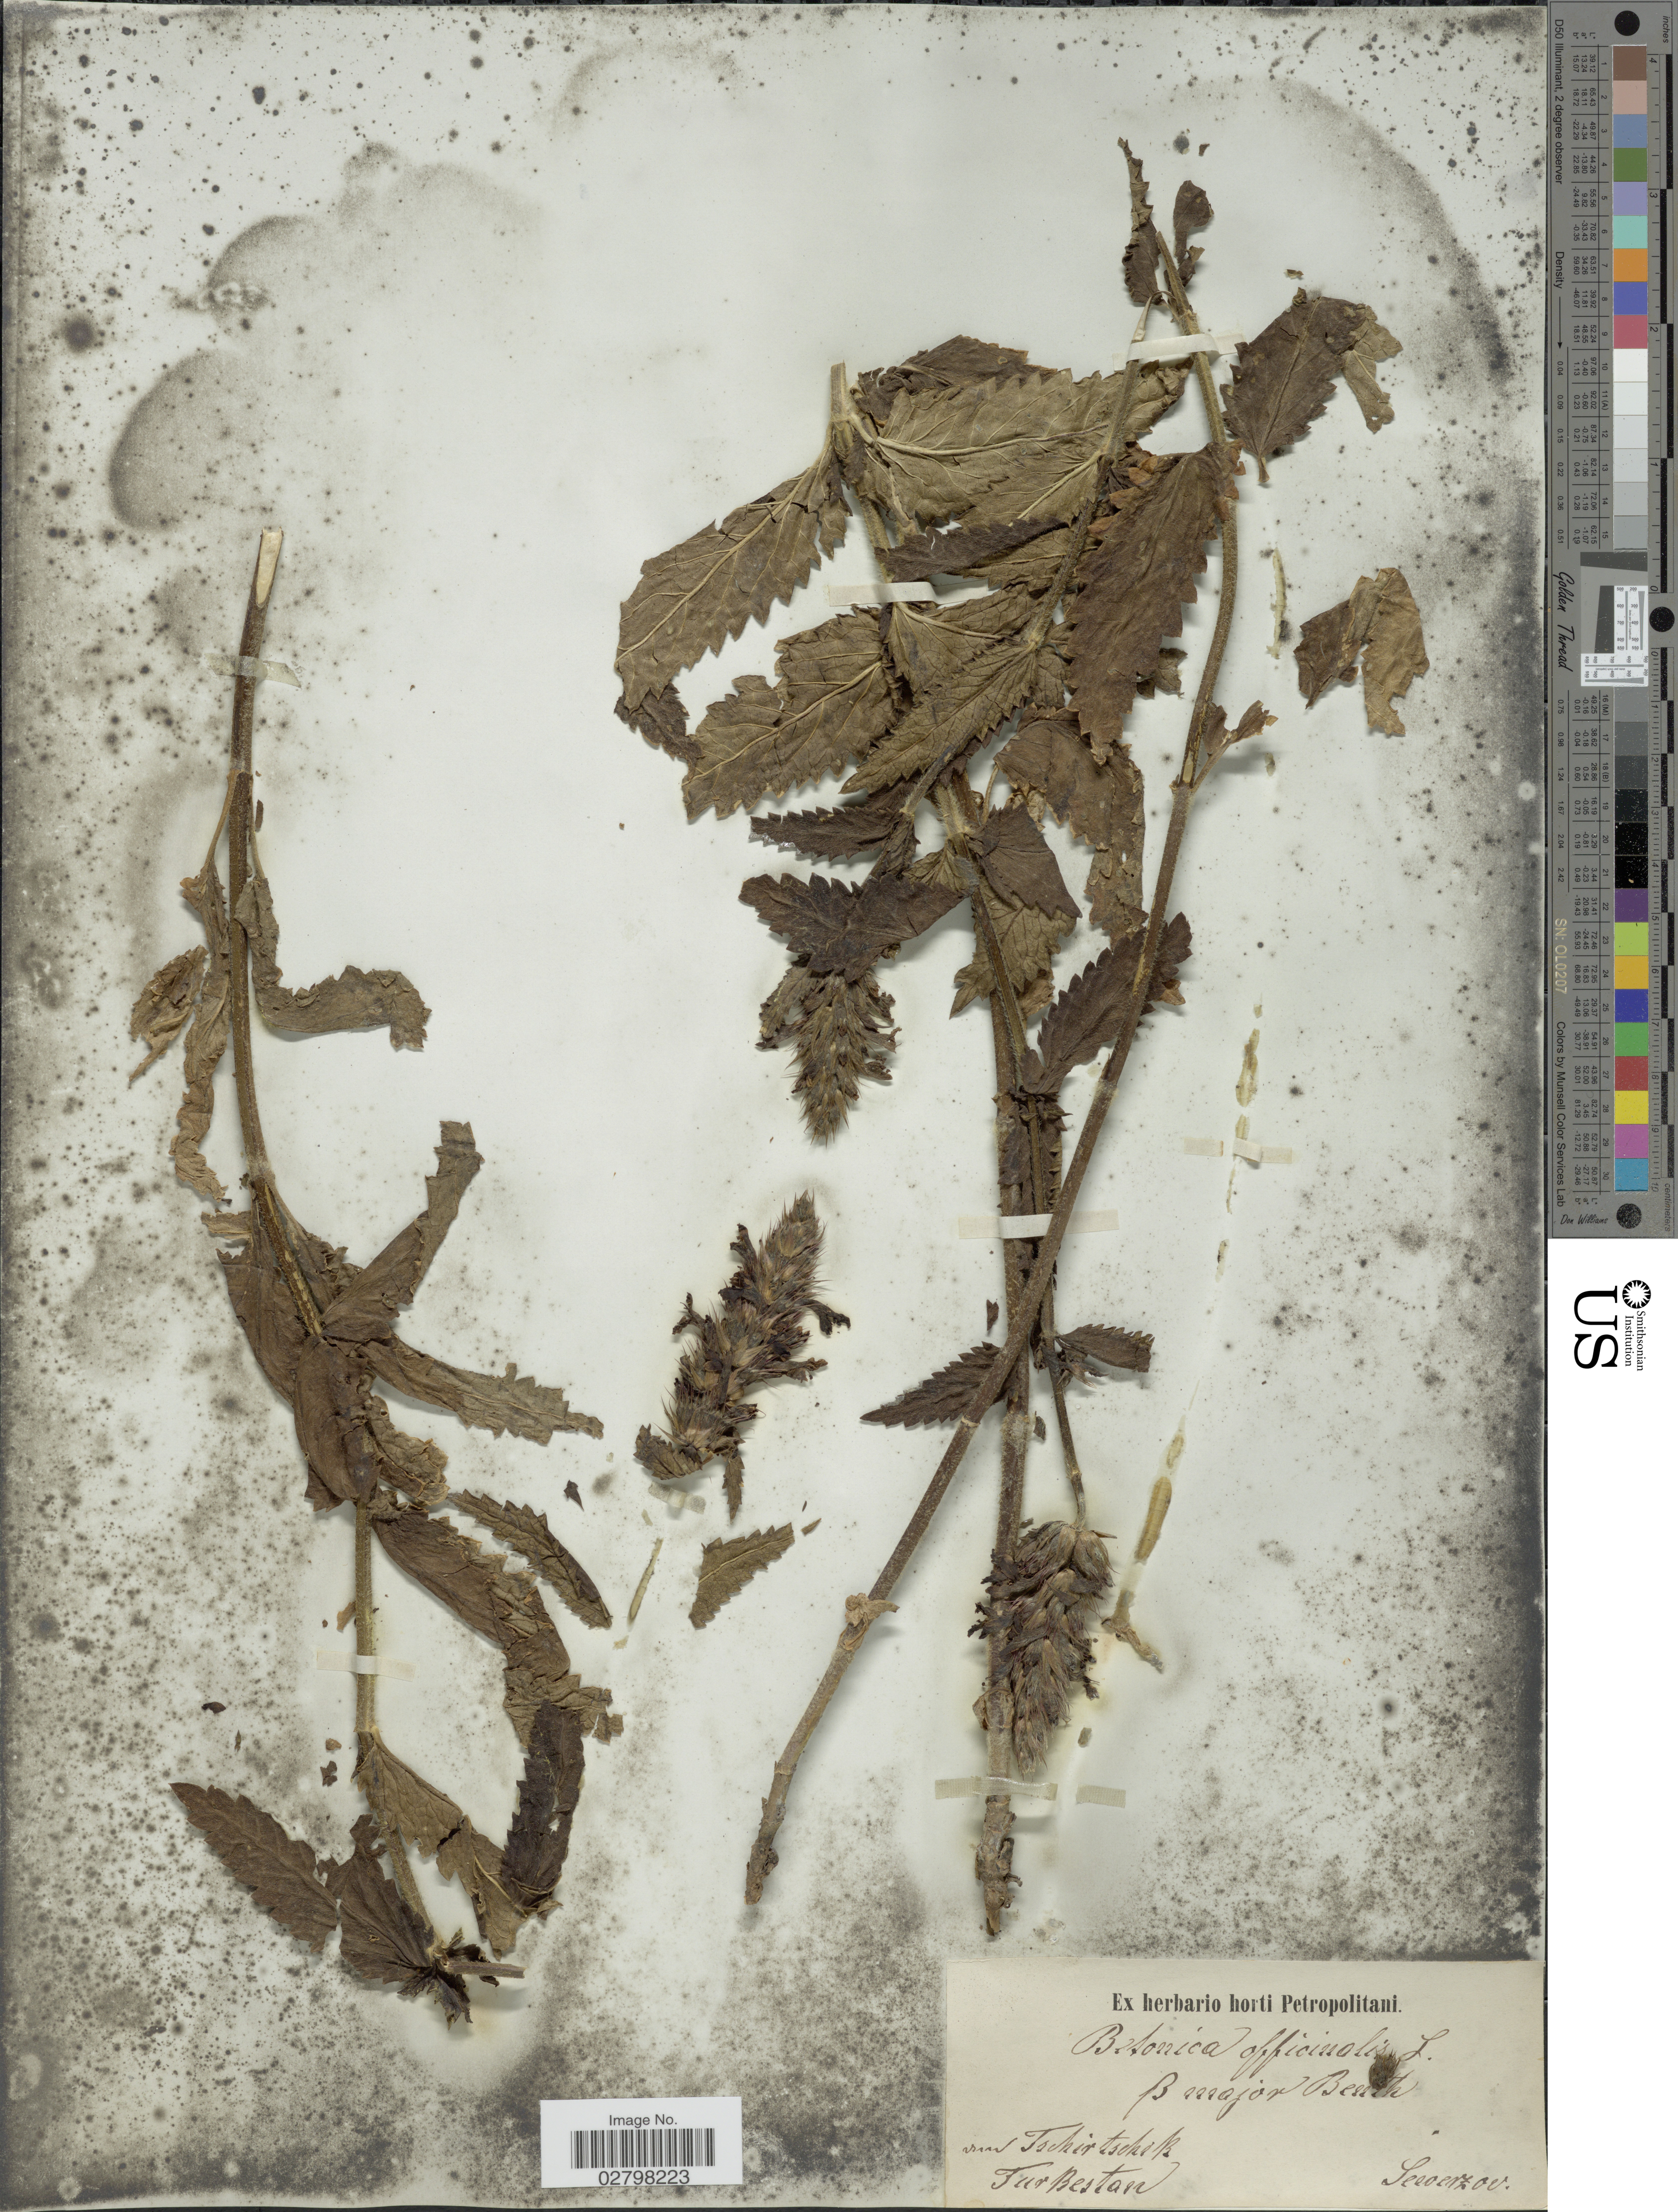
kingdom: Plantae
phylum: Tracheophyta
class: Magnoliopsida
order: Lamiales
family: Lamiaceae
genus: Stachys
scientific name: Stachys officinalis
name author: (L.) Trevis.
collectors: Sewerzov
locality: Irum Tschirtschik [interpreted] Turkestan.